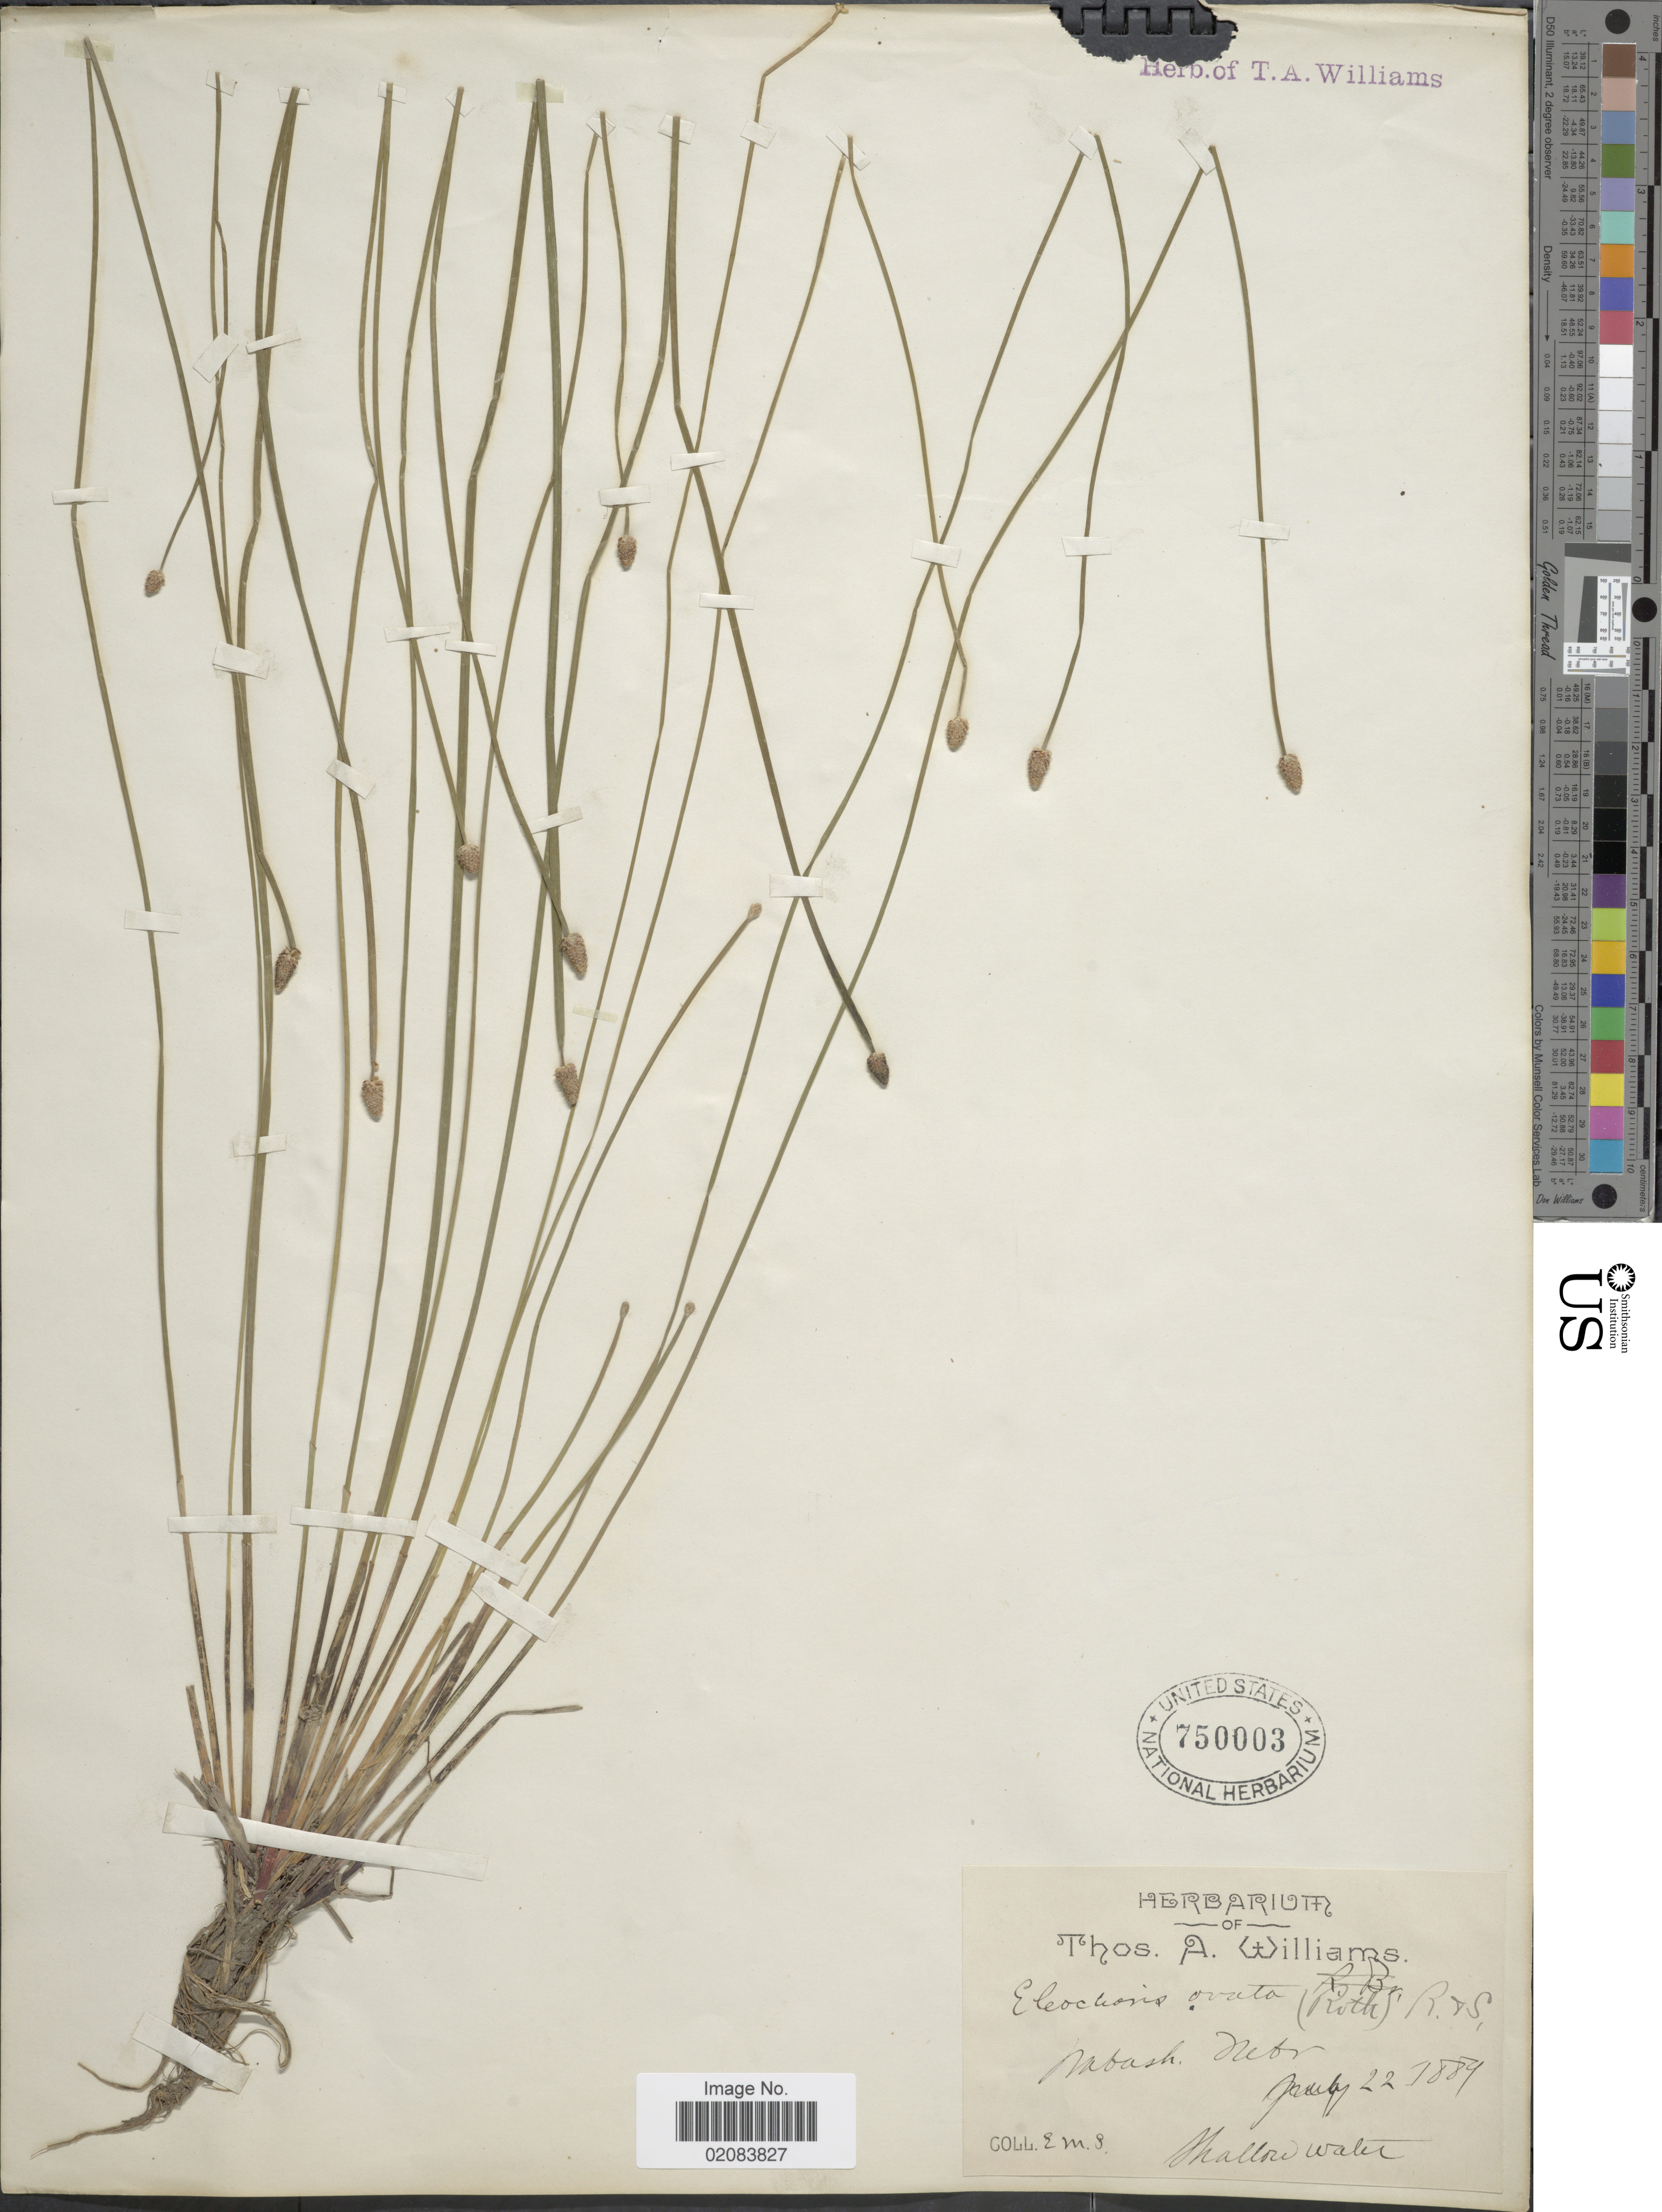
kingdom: Plantae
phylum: Tracheophyta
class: Liliopsida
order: Poales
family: Cyperaceae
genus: Eleocharis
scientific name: Eleocharis obtusa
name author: (Willd.) Schult.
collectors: E. M. S.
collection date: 1889-07-22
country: United States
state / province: Nebraska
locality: Wabash, Shallow water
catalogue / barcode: US 750003